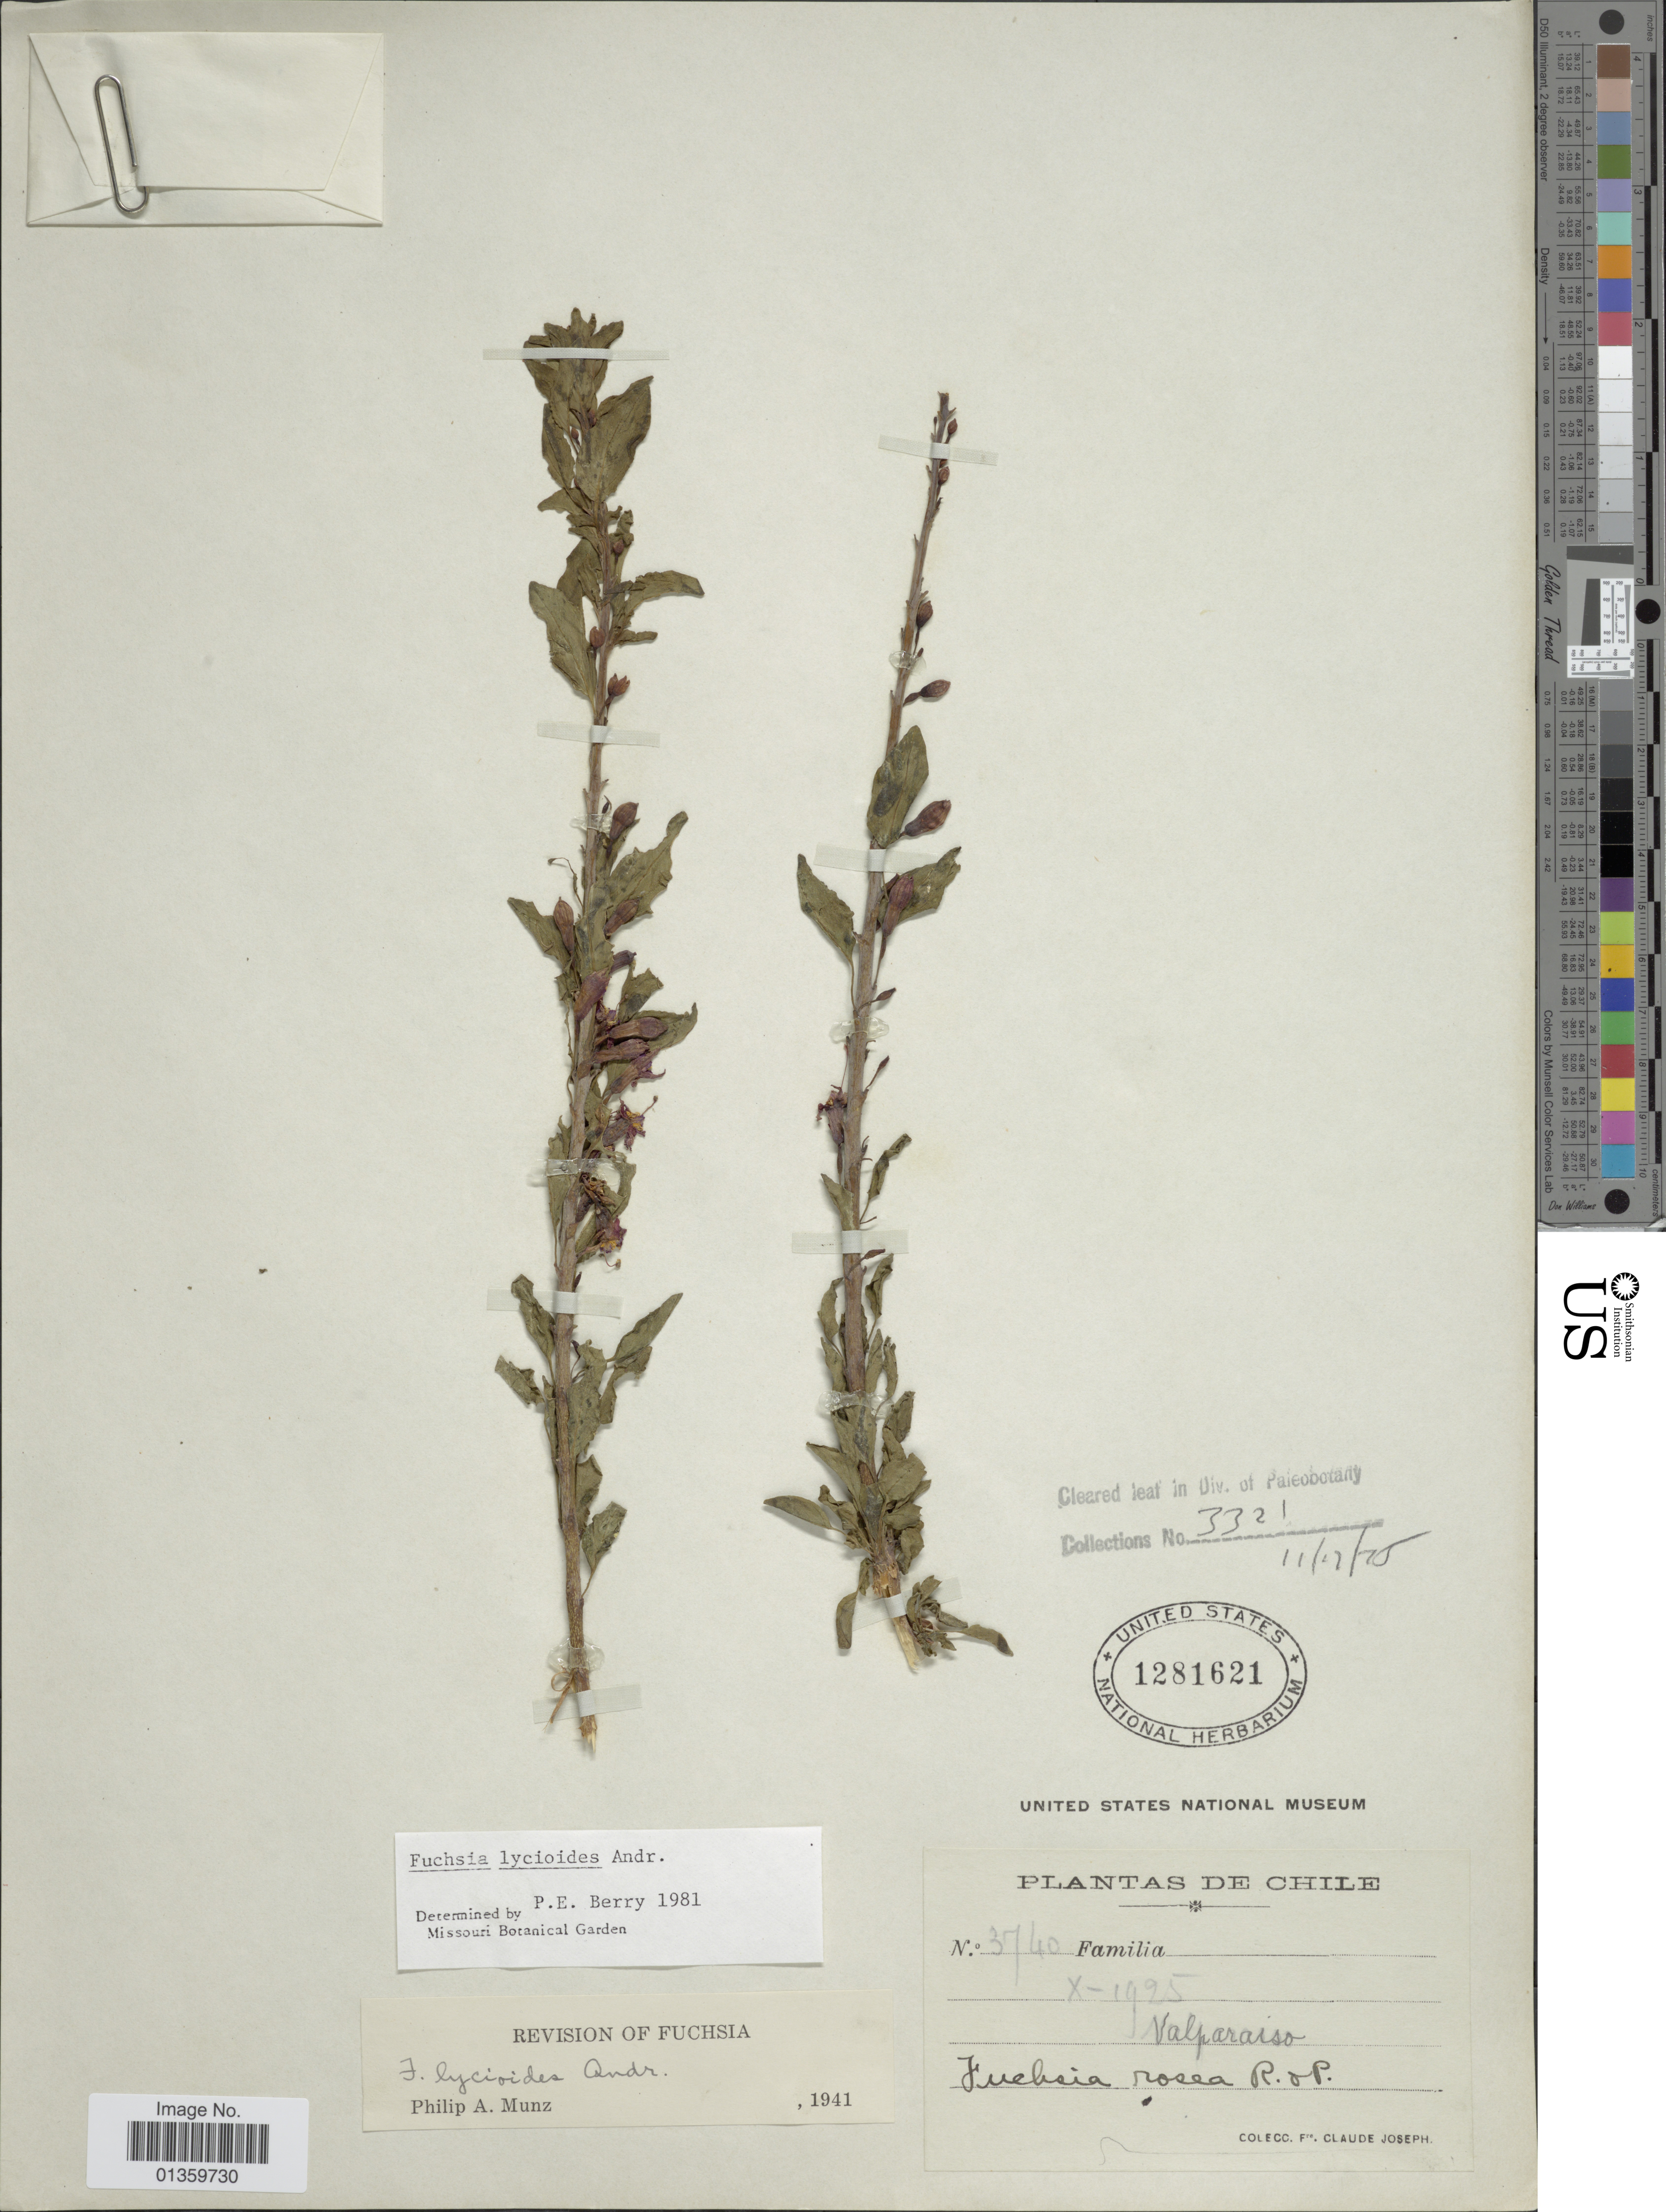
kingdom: Plantae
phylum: Tracheophyta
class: Magnoliopsida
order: Myrtales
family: Onagraceae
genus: Fuchsia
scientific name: Fuchsia lycioides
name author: Andrews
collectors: Frere Claude Joseph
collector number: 3740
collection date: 1925-10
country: Chile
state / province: Valparaiso (V)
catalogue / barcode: US 1281621